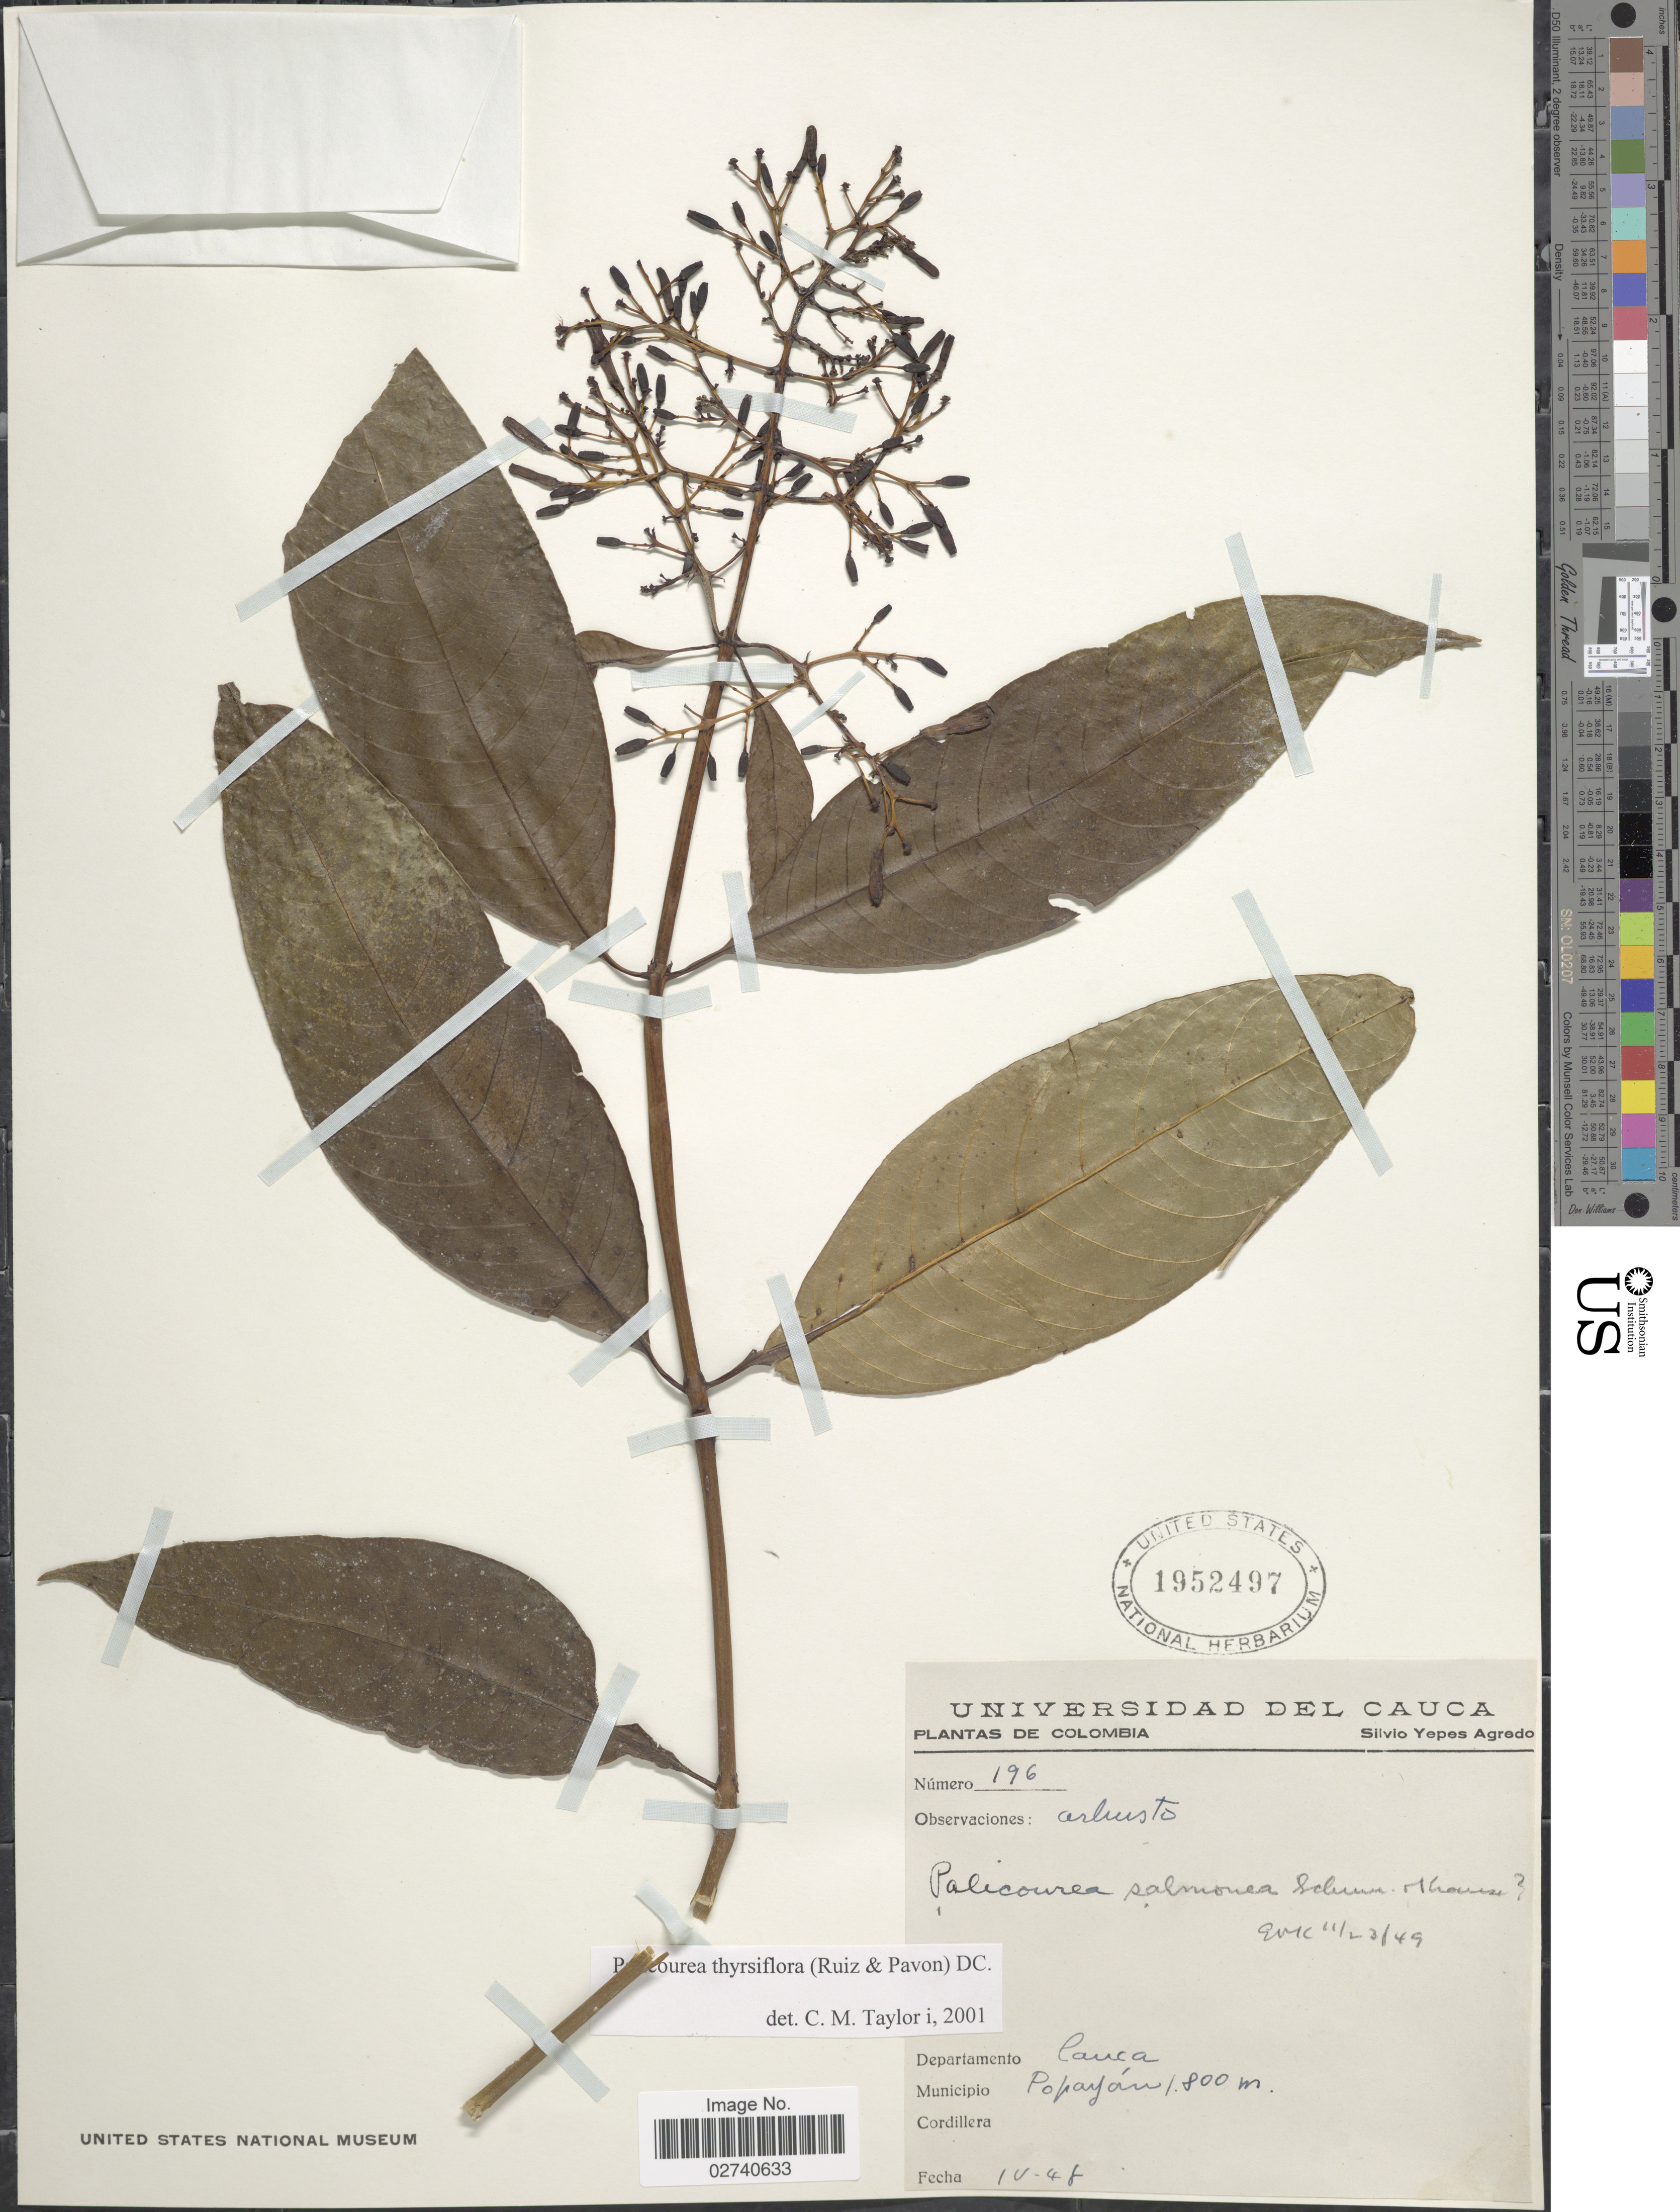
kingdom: Plantae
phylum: Tracheophyta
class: Magnoliopsida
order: Gentianales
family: Rubiaceae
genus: Palicourea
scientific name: Palicourea thyrsiflora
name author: (Ruiz & Pav.) DC.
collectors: S. Yepes-Agredo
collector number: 196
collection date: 1948-04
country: Colombia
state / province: Cauca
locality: Popayan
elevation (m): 800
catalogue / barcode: US 1952497